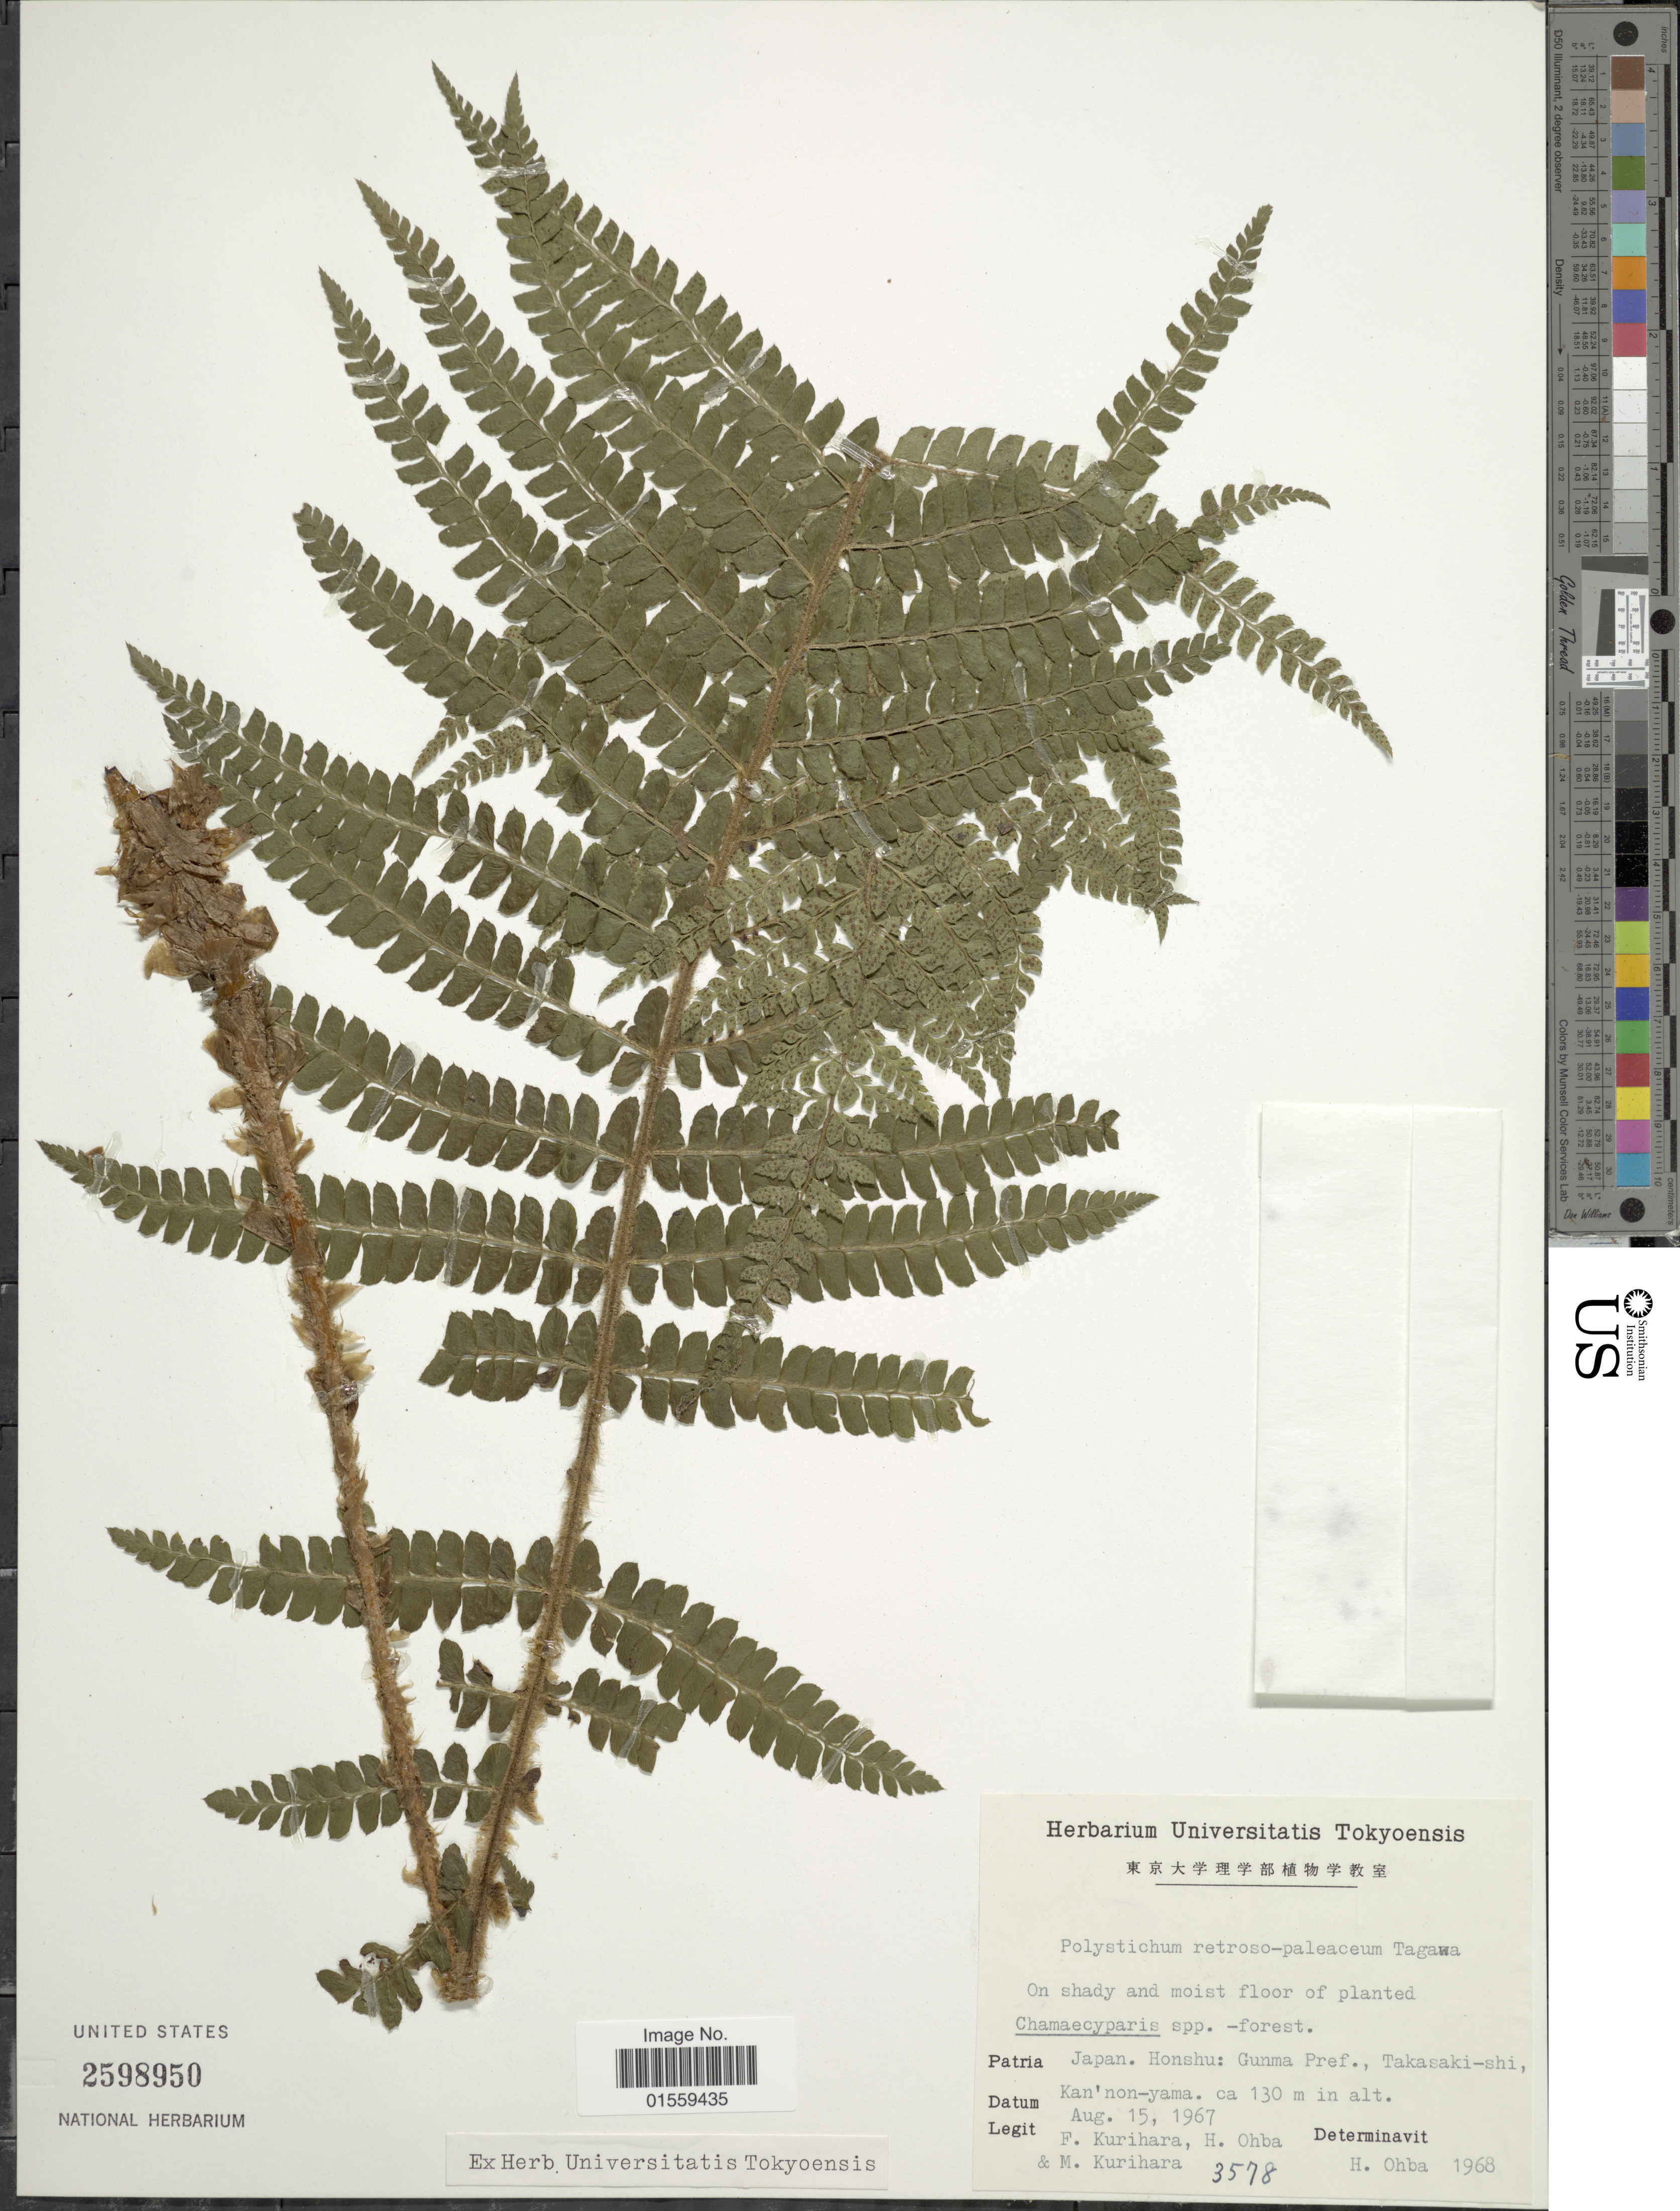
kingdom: Plantae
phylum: Tracheophyta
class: Polypodiopsida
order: Polypodiales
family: Dryopteridaceae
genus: Polystichum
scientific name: Polystichum retrosopaleaceum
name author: (Kodama) Tagawa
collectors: F. Kurihara, H. Ohba & M. Kurihara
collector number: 3578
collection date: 1967-08-15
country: Japan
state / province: Gunma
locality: Honshu: Gunma Pref., takasaki-shi, Kan'non-yama.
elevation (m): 130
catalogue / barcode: US 2598950